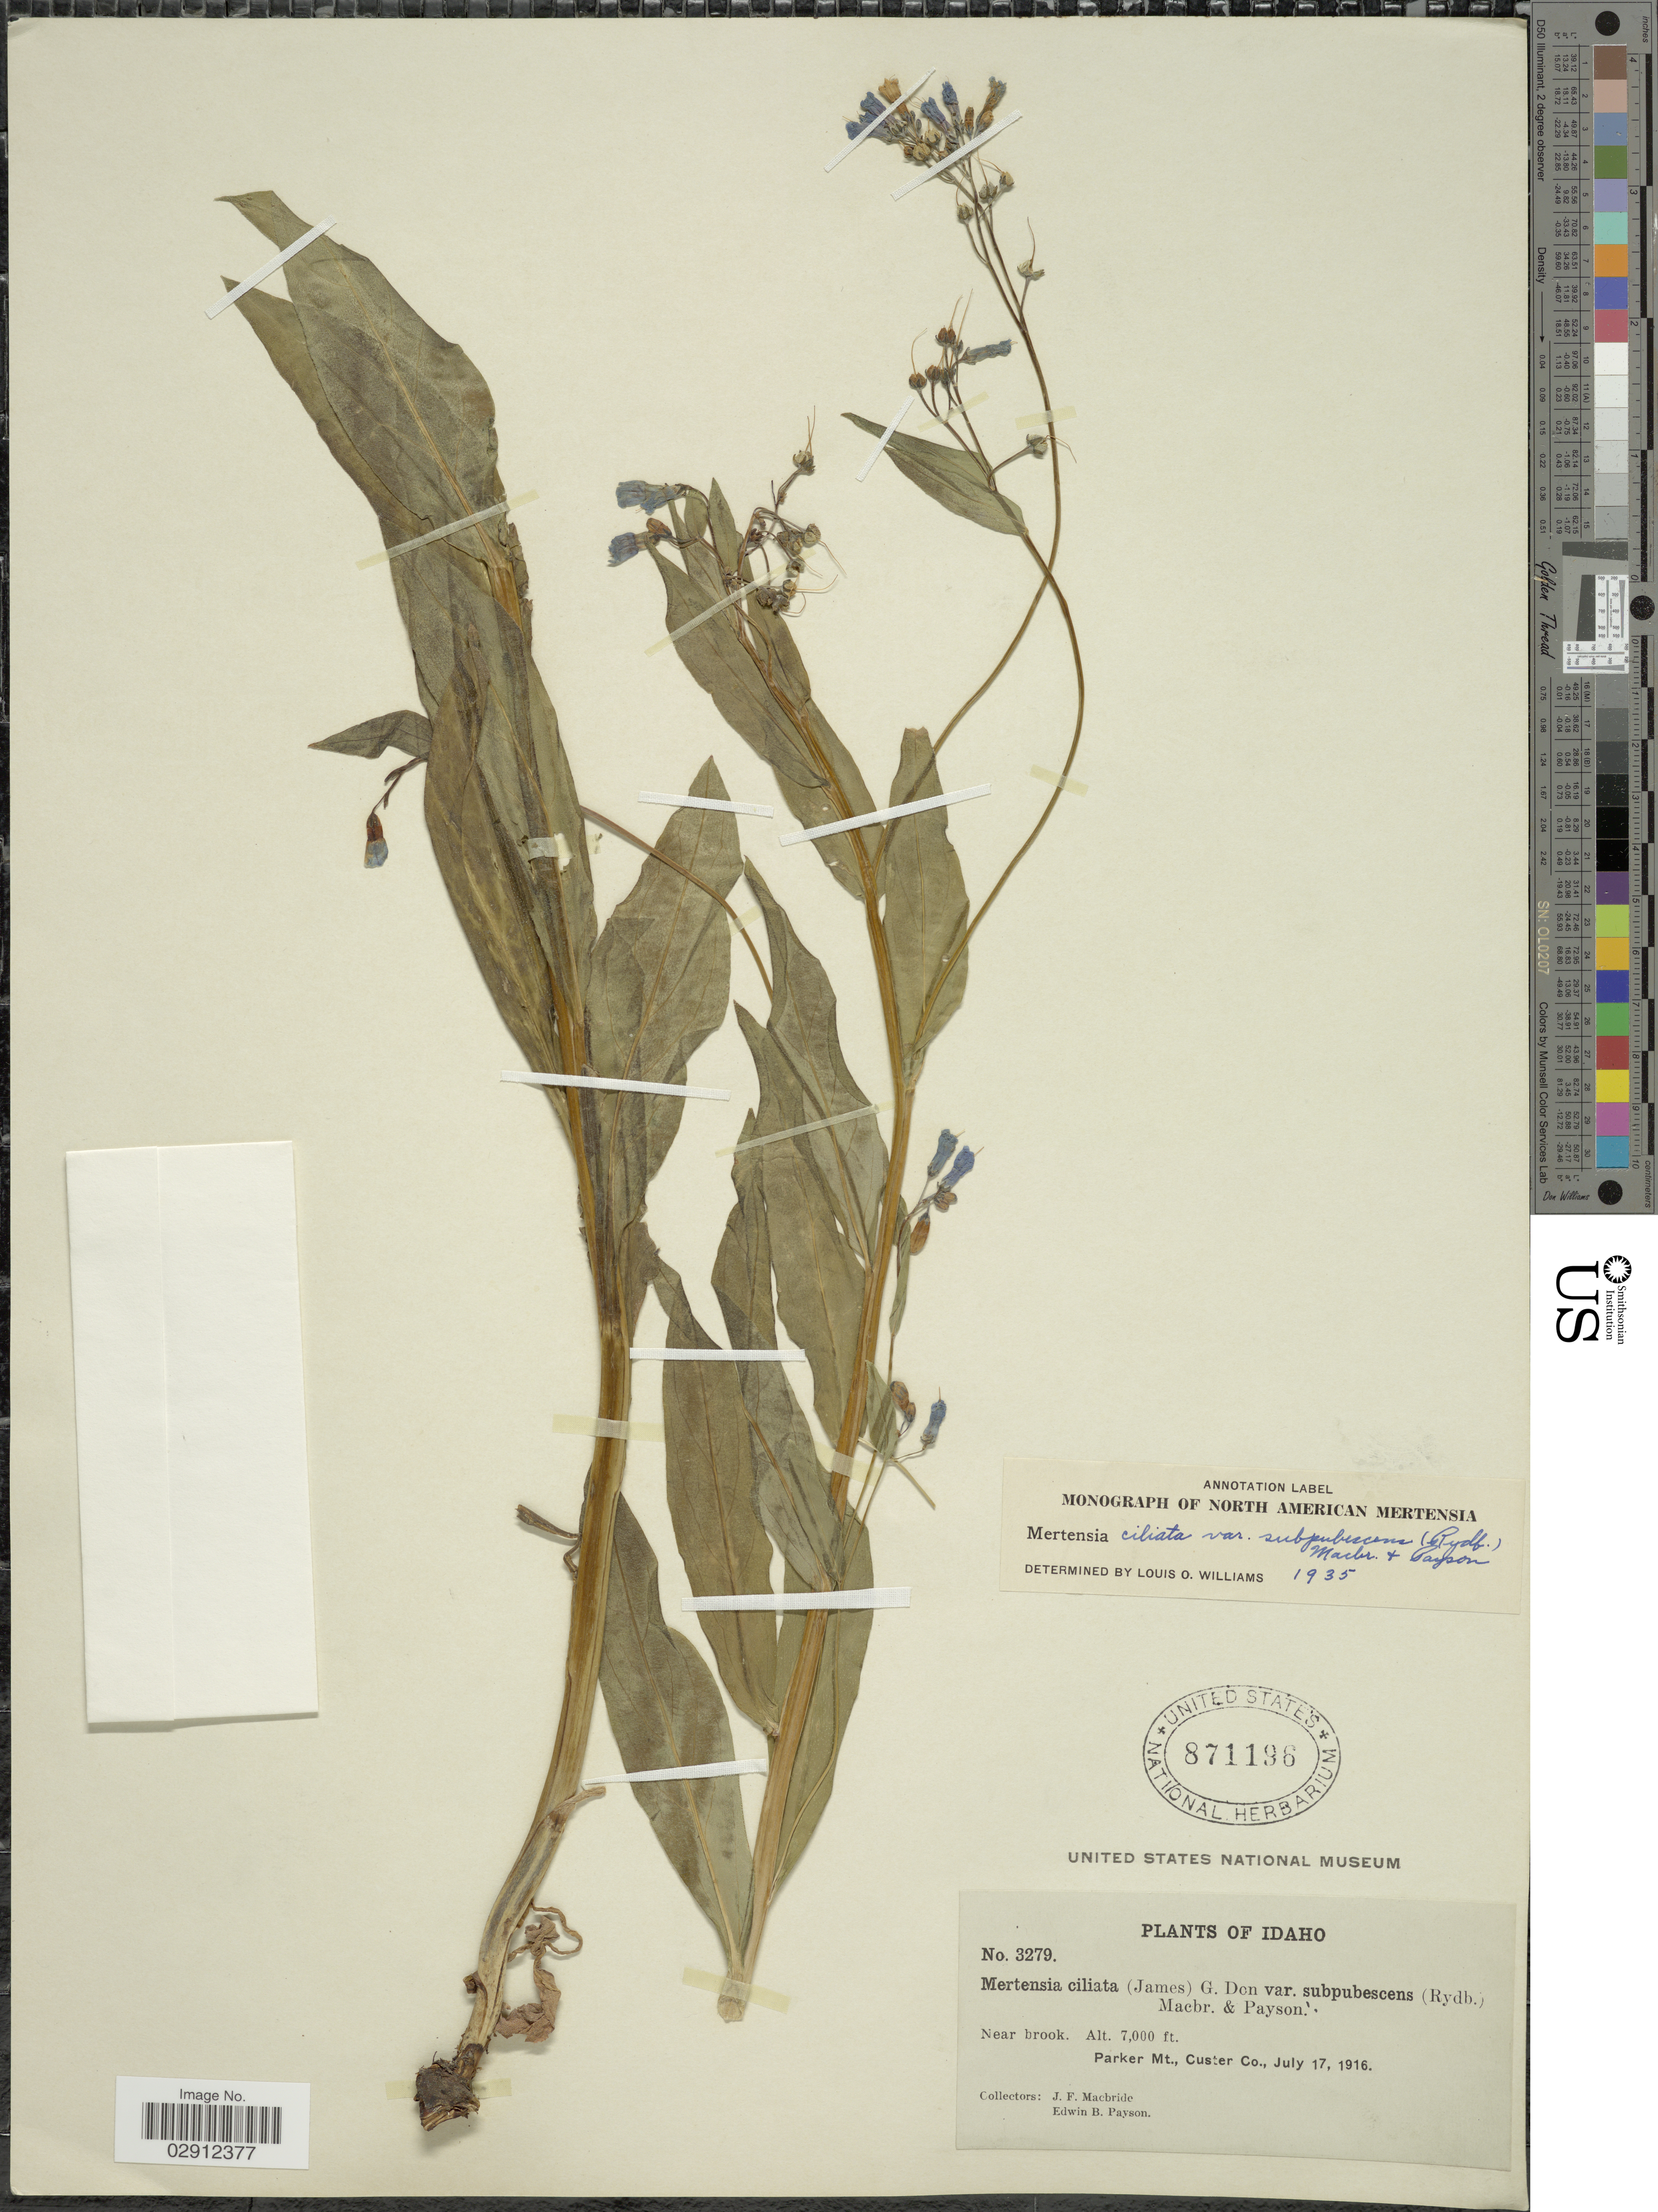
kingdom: Plantae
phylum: Tracheophyta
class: Magnoliopsida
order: Boraginales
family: Boraginaceae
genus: Mertensia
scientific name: Mertensia ciliata var. subpubescens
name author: (Rydb.) J.F. Macbr. & Payson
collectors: J. F. Macbride & E. B. Payson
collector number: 3279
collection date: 1916-07-17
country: United States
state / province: Idaho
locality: Near brook. Parker Mt., Custer Co.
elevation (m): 2134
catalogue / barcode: US 871196